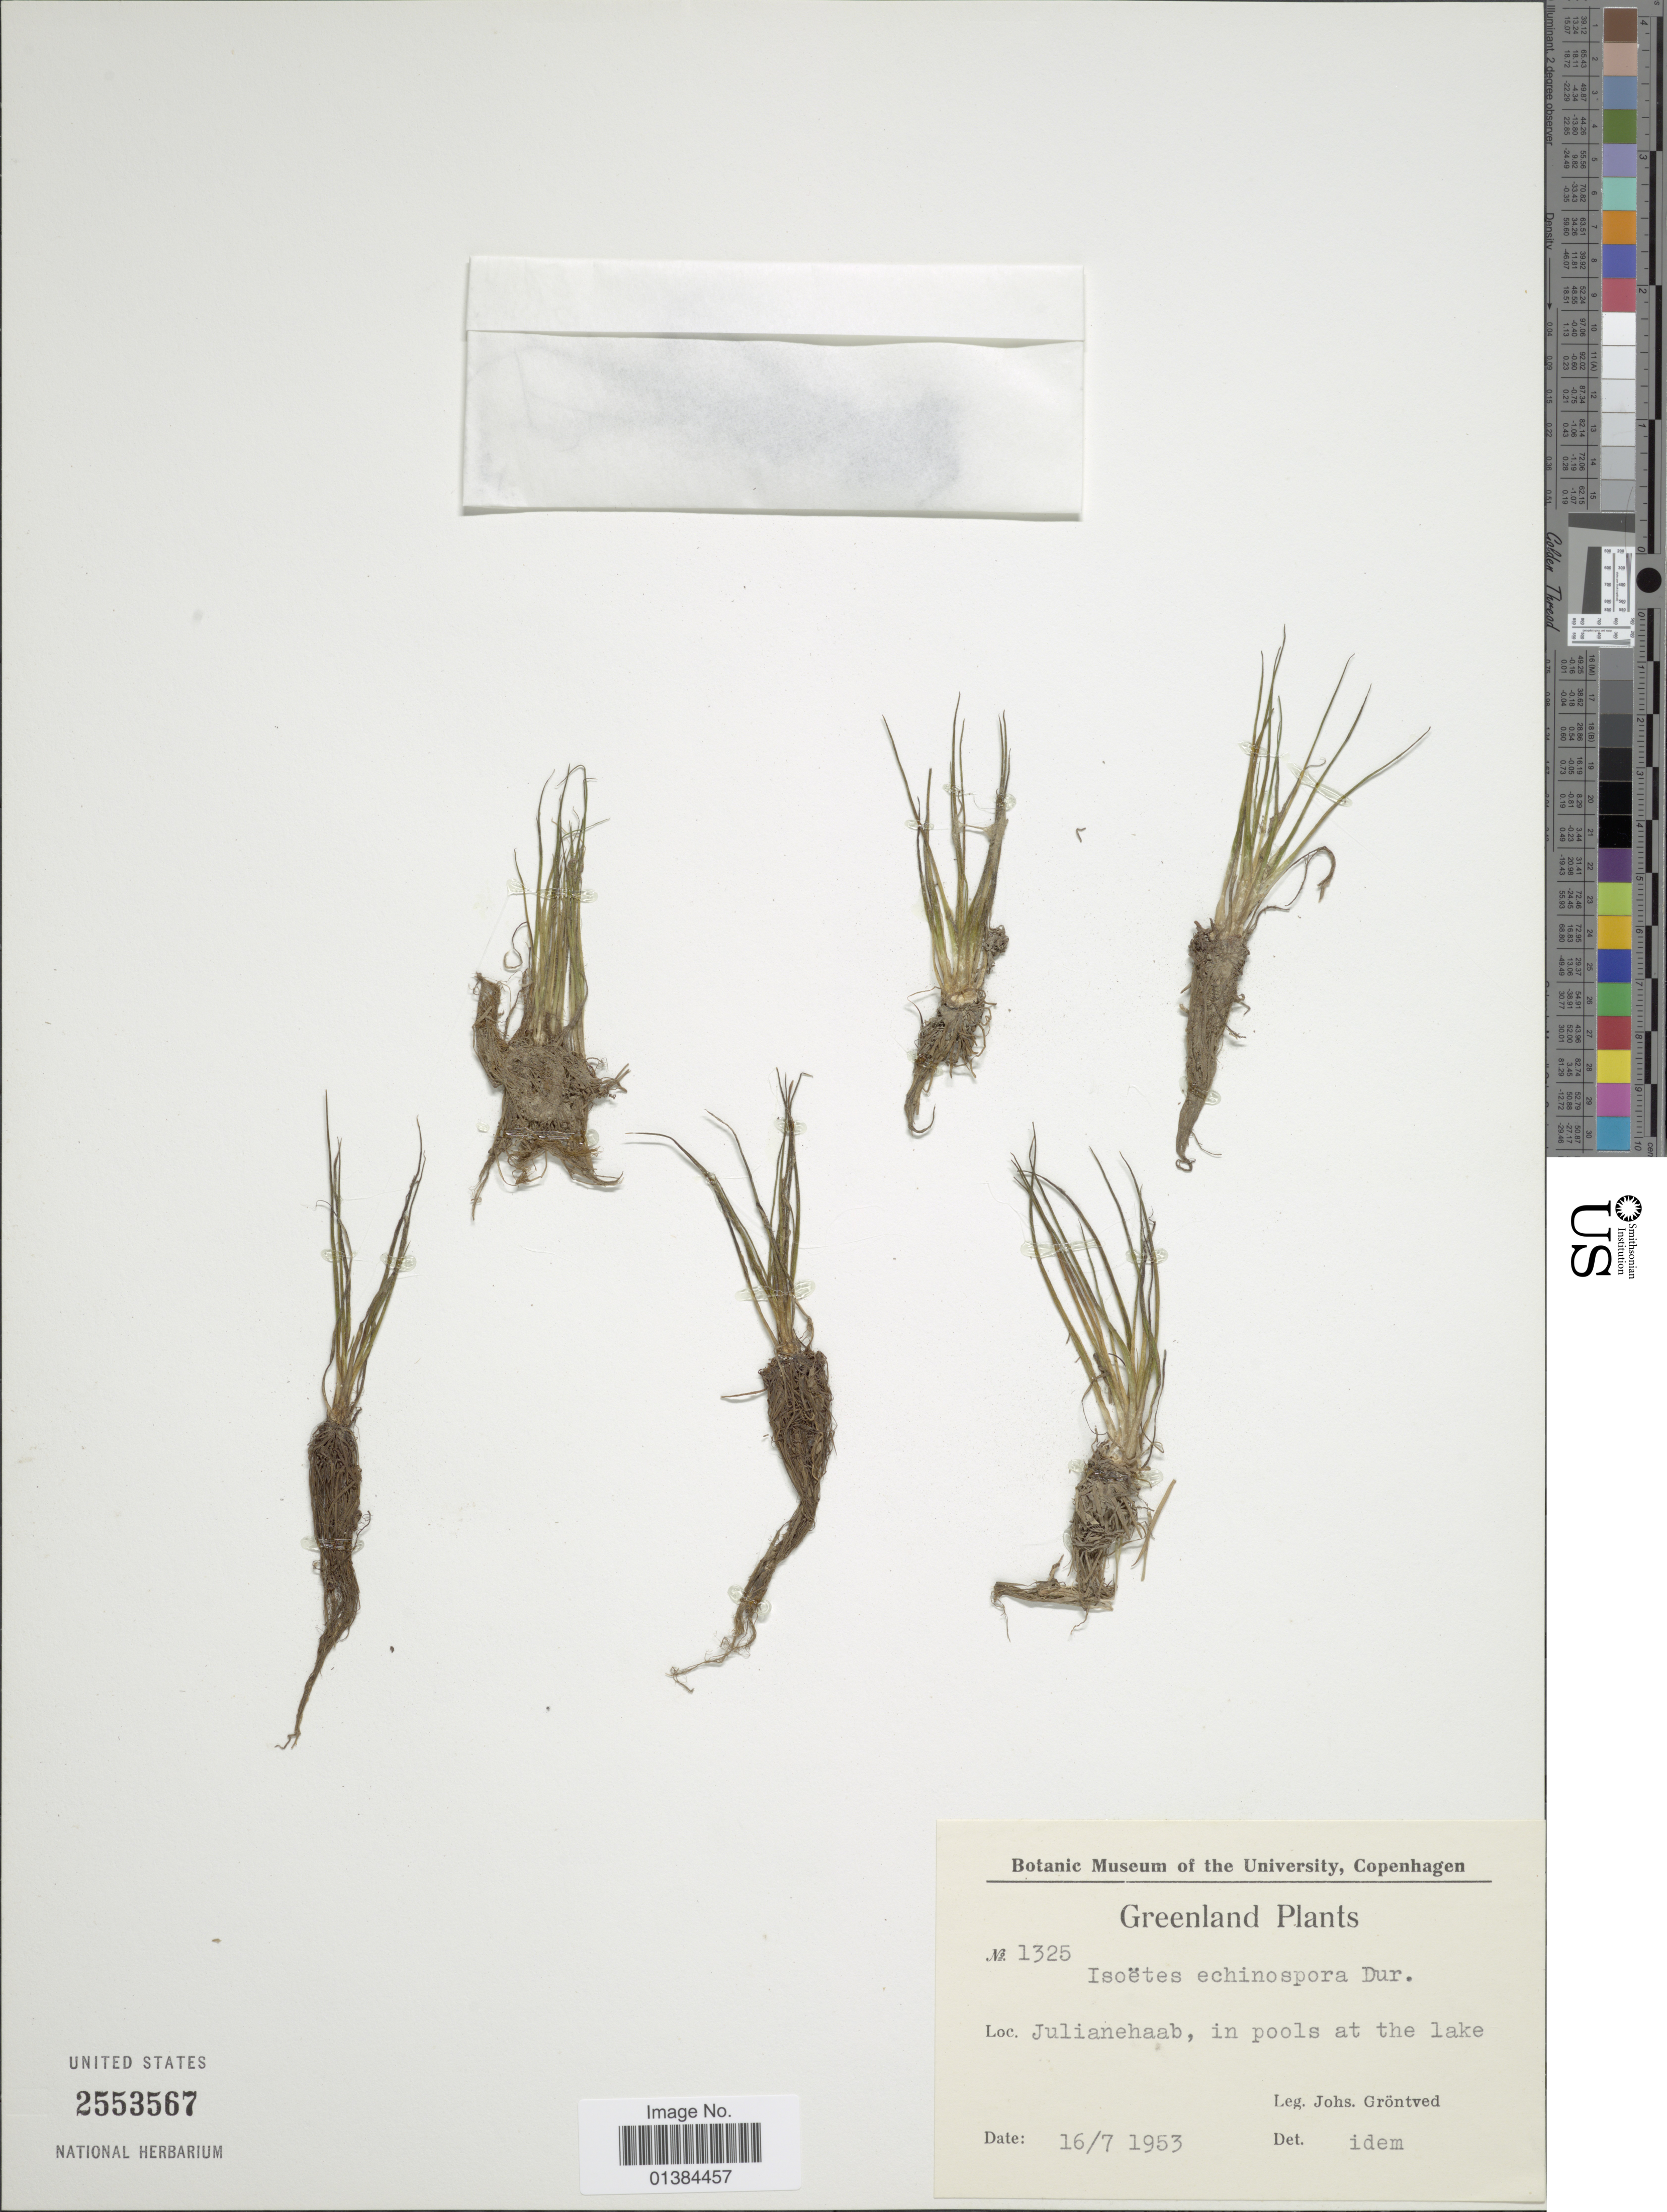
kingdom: Plantae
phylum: Tracheophyta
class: Lycopodiopsida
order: Isoetales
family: Isoetaceae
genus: Isoetes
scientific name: Isoetes echinospora subsp. muricata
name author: (Durieu) Á. Löve & D. Löve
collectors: J. Gröntved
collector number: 1325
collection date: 1953-07-16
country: Greenland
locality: Julianehaab, in pools at the lake.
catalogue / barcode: US 2553567